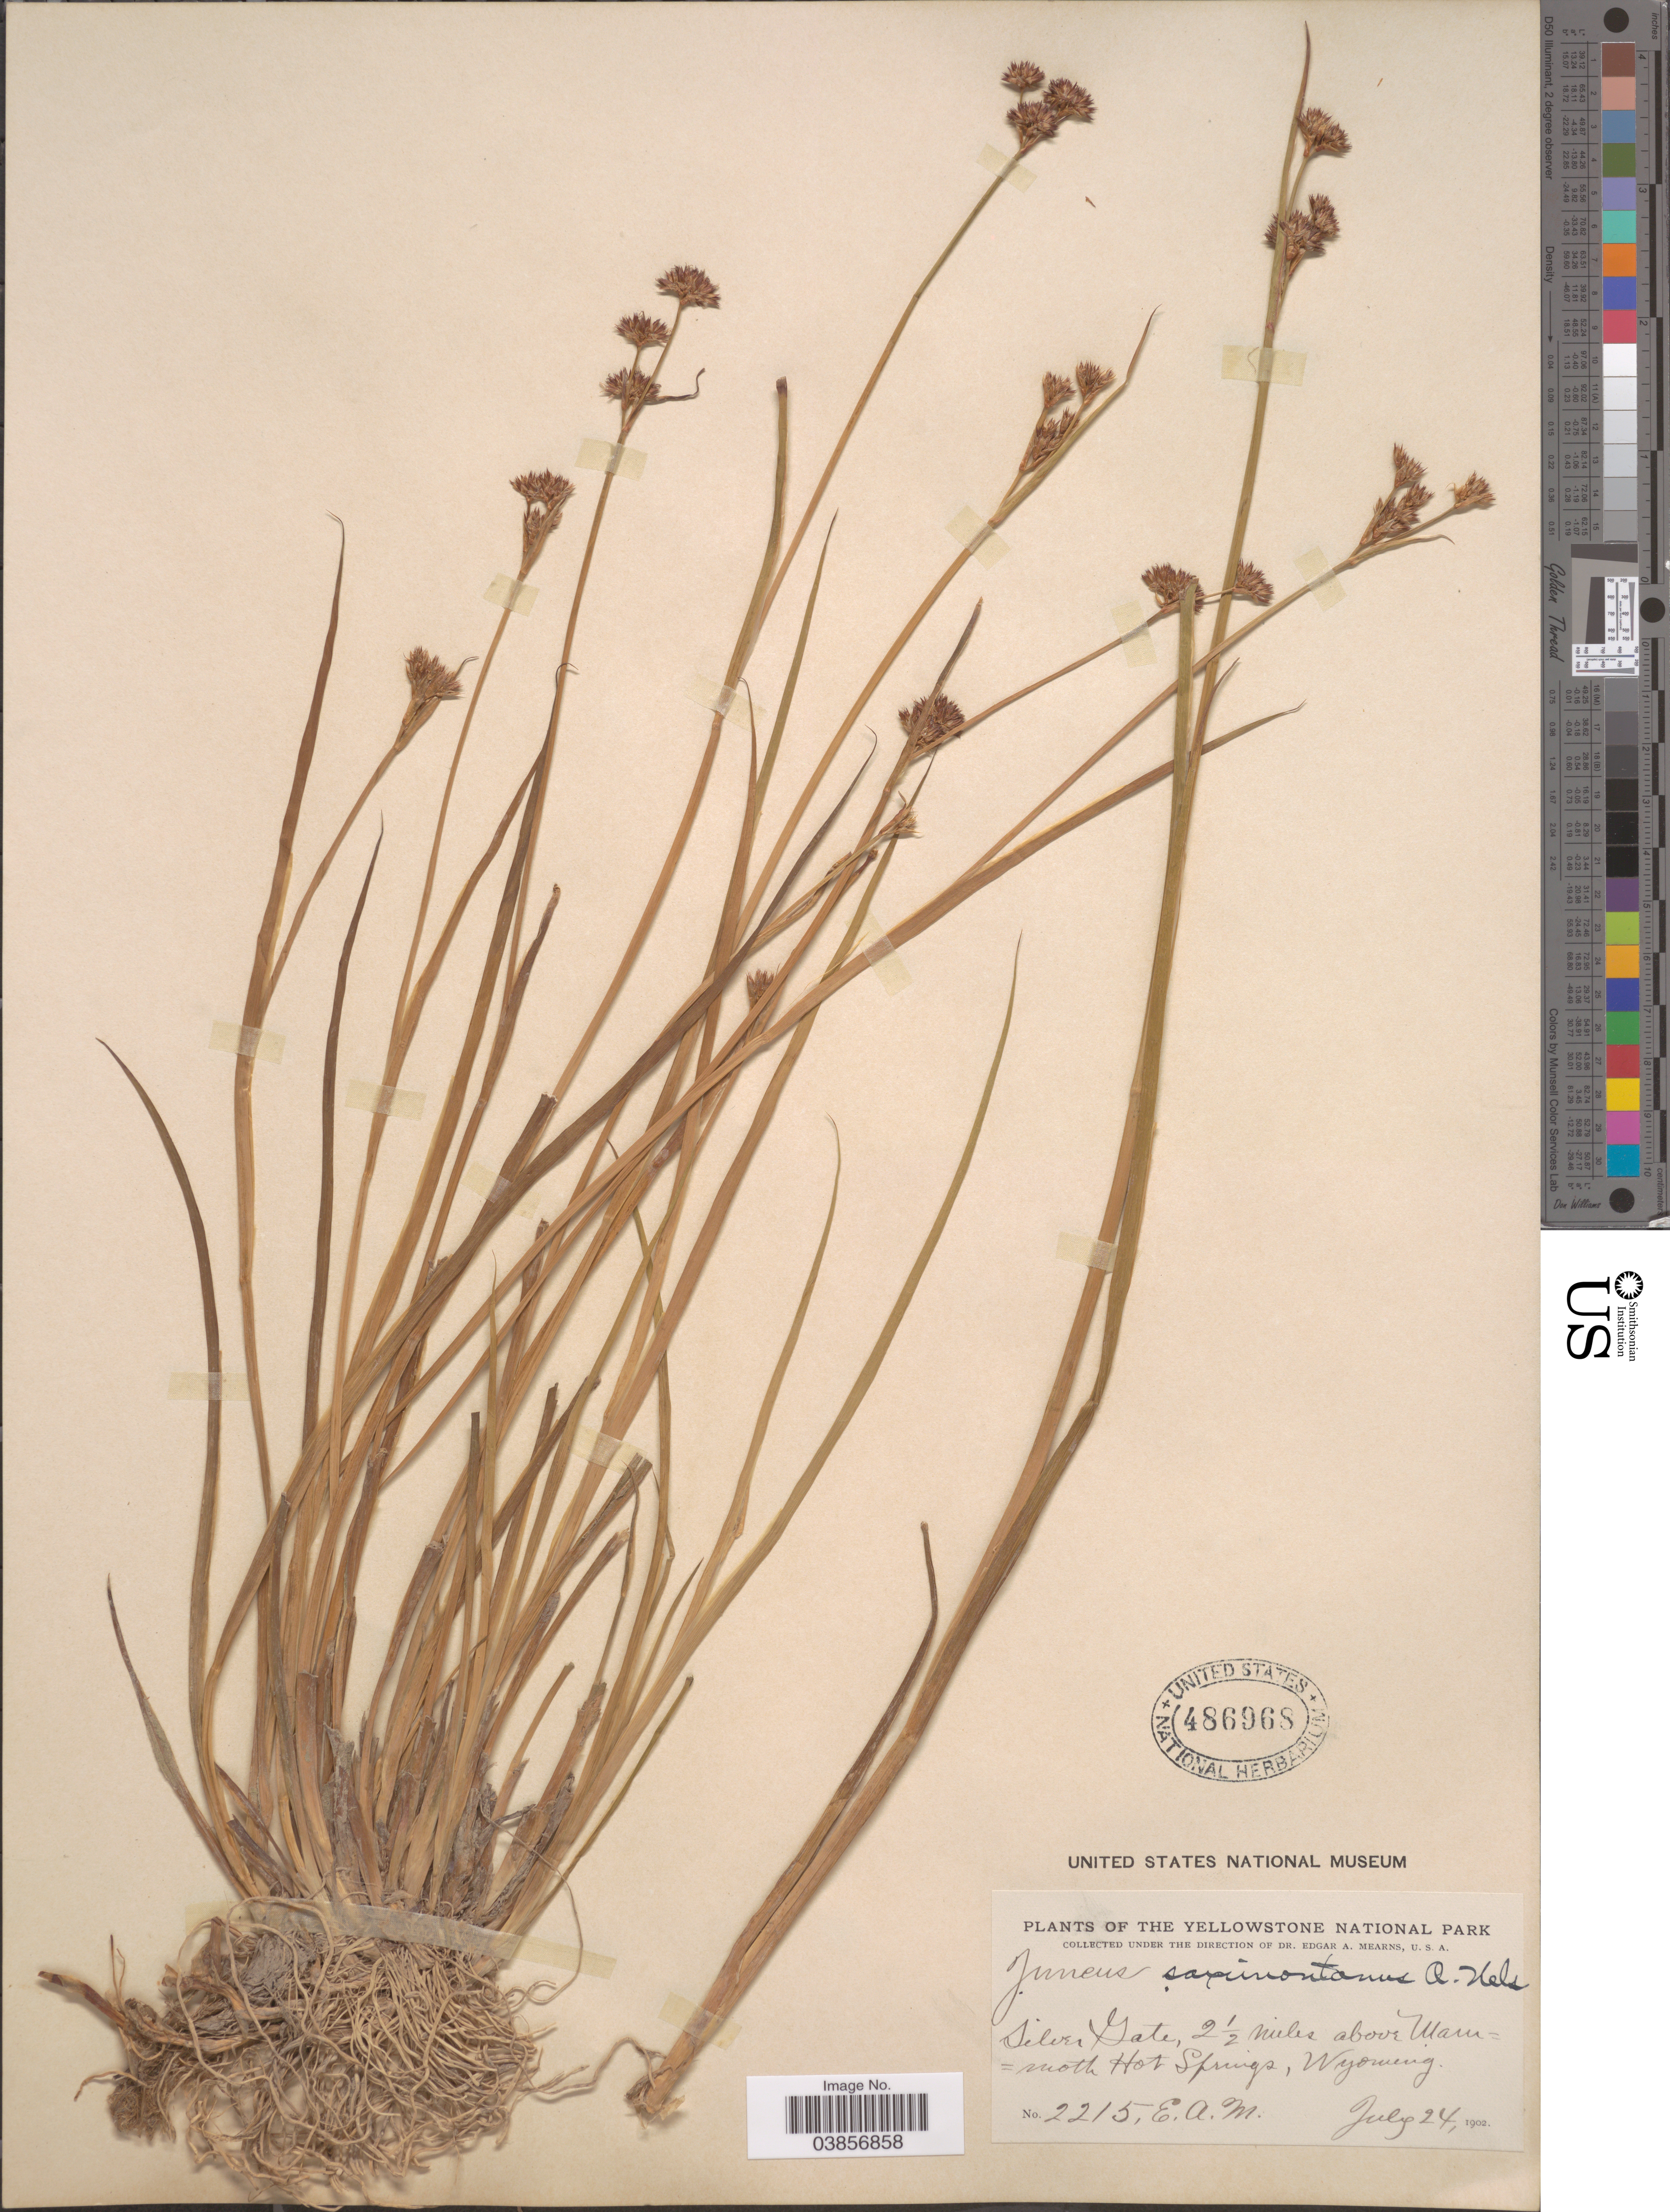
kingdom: Plantae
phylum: Tracheophyta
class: Liliopsida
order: Poales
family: Juncaceae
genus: Juncus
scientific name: Juncus saximontanus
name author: A. Nelson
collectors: E. A. Mearns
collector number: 2215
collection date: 1902-07-24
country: United States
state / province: Wyoming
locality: The Yellowstone National Park. Silver Gate, 2½ miles above Mammoth Hot Springs.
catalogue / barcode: US 486968